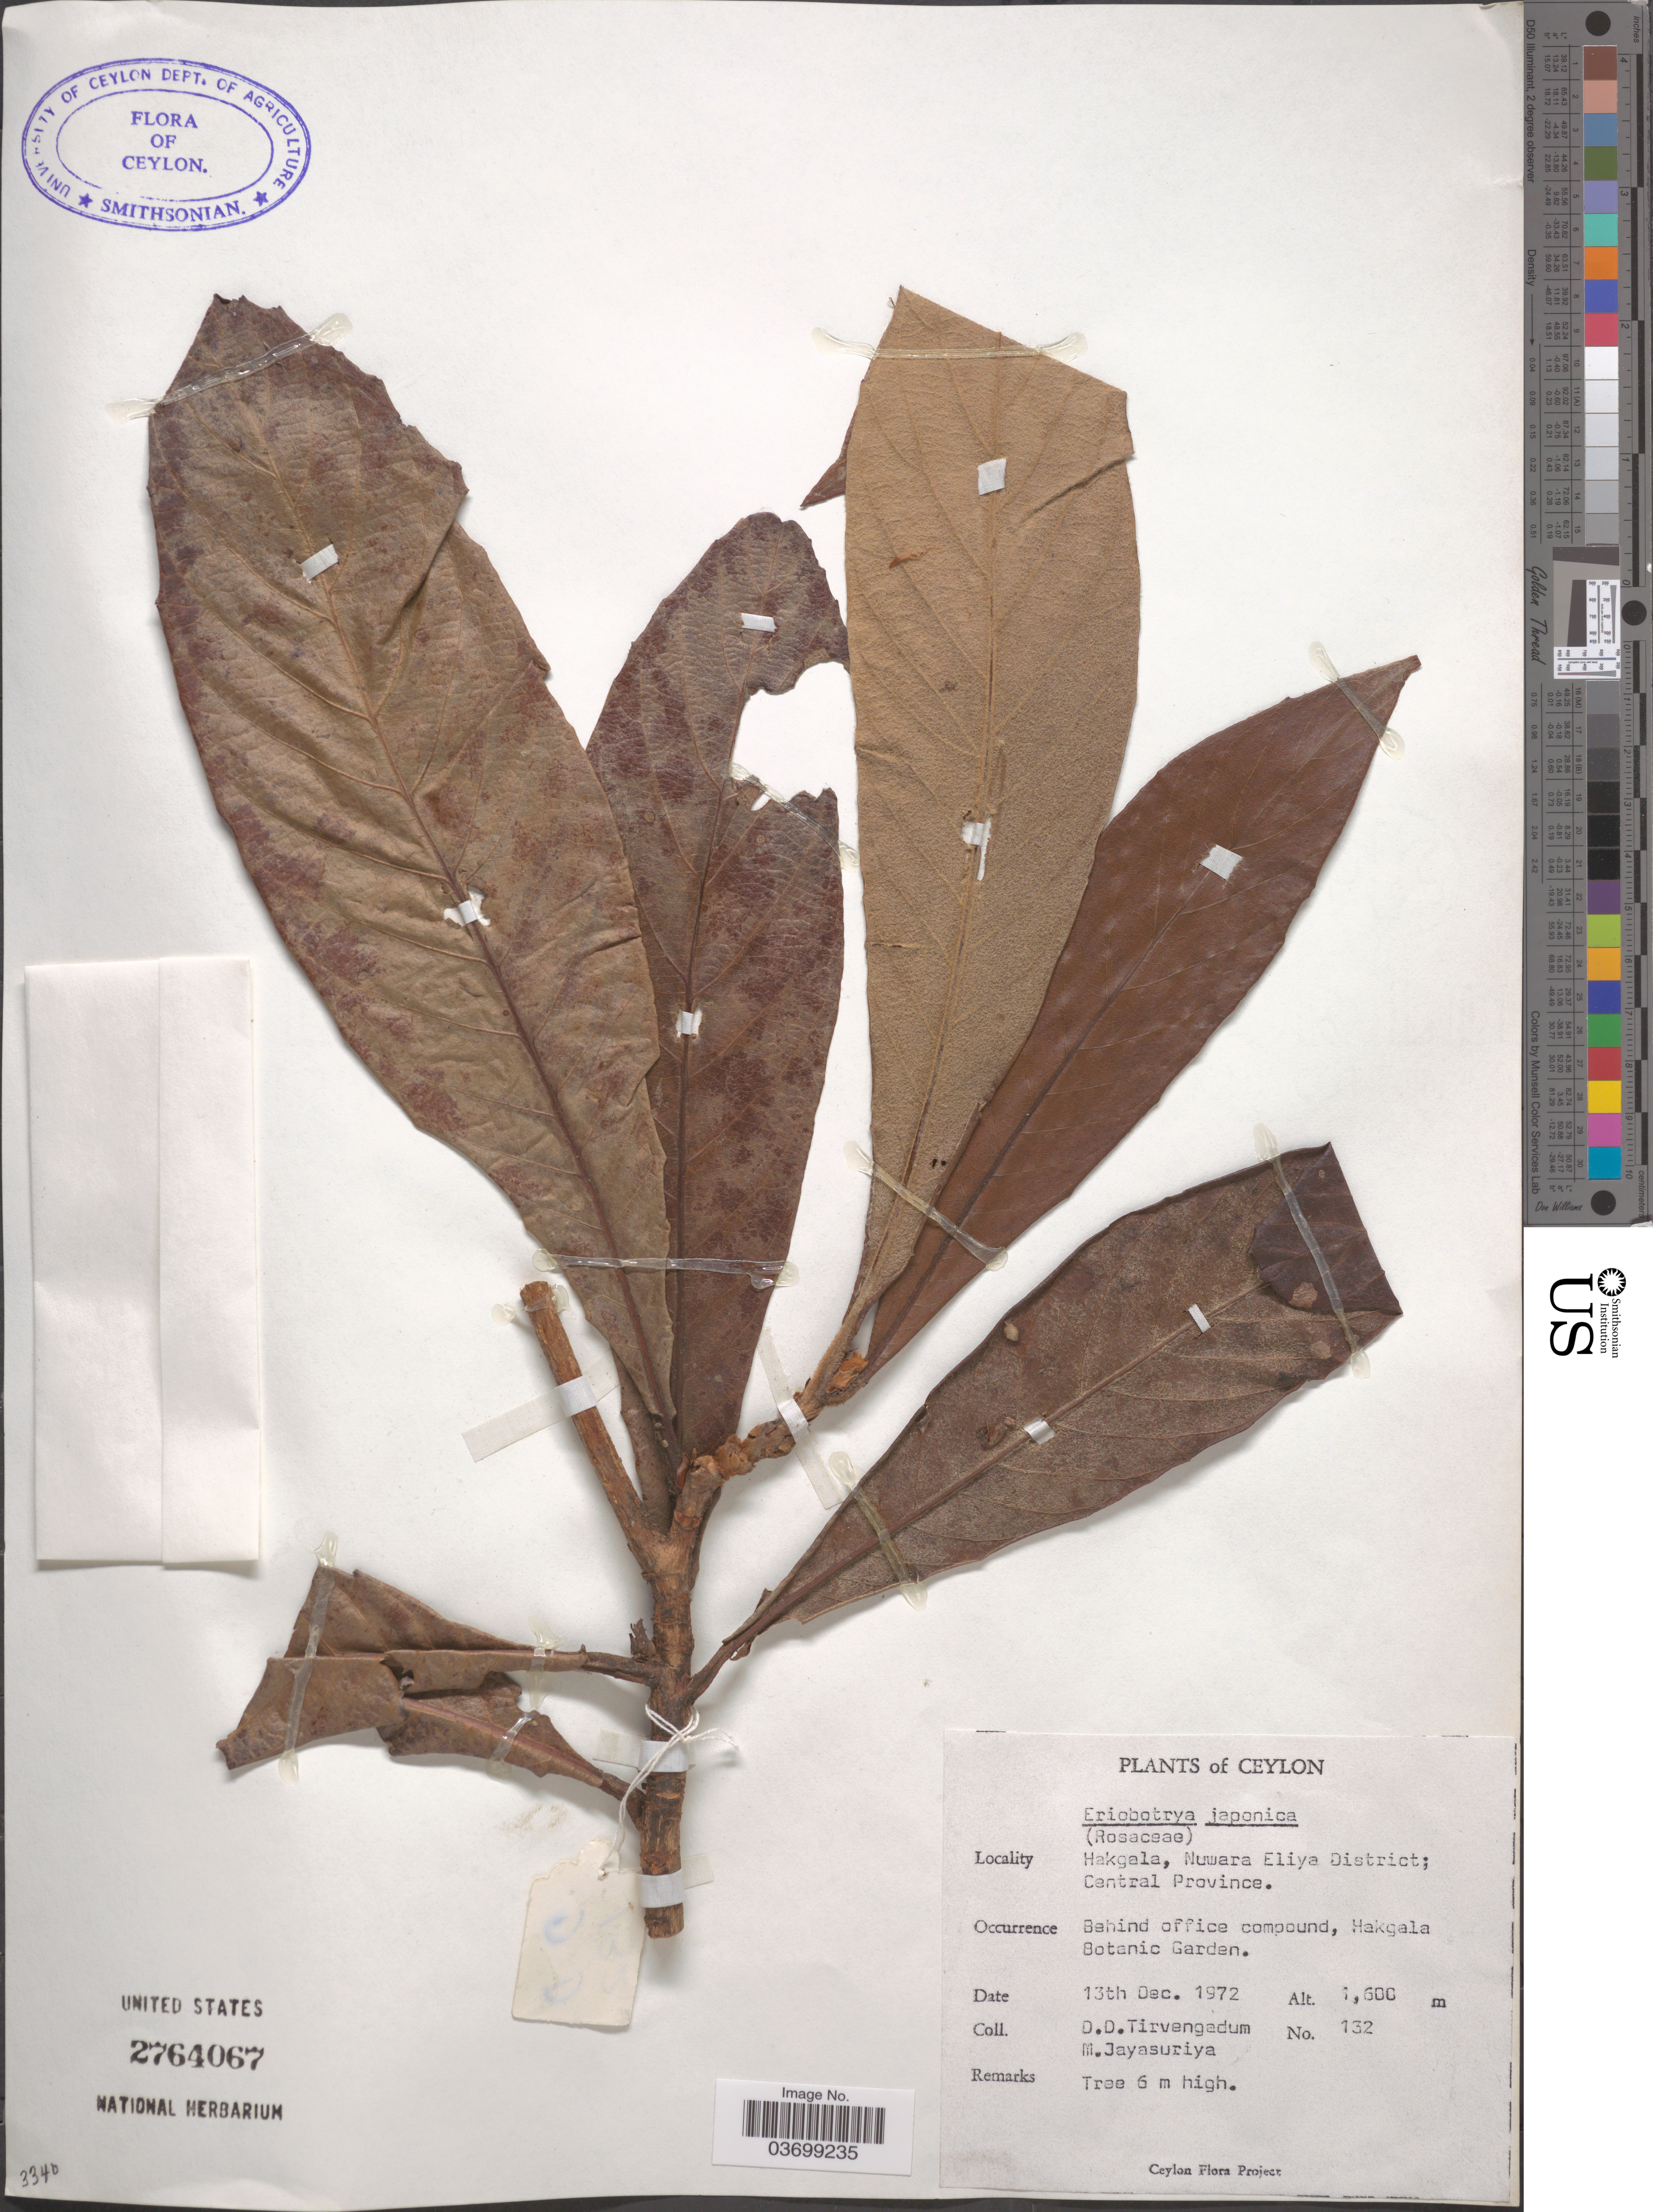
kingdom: Plantae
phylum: Tracheophyta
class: Magnoliopsida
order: Rosales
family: Rosaceae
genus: Rhaphiolepis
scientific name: Rhaphiolepis bibas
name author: (Lour.) Galasso & Banfi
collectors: D. Tirvengadum & M. Jayasuriya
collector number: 132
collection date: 1972-12-13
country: Sri Lanka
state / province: Central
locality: Ceylon. Hakgala, Nuwara Eliya District. Behind office compound, Hakgala Botanic Garden.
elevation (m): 1600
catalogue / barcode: US 2764067